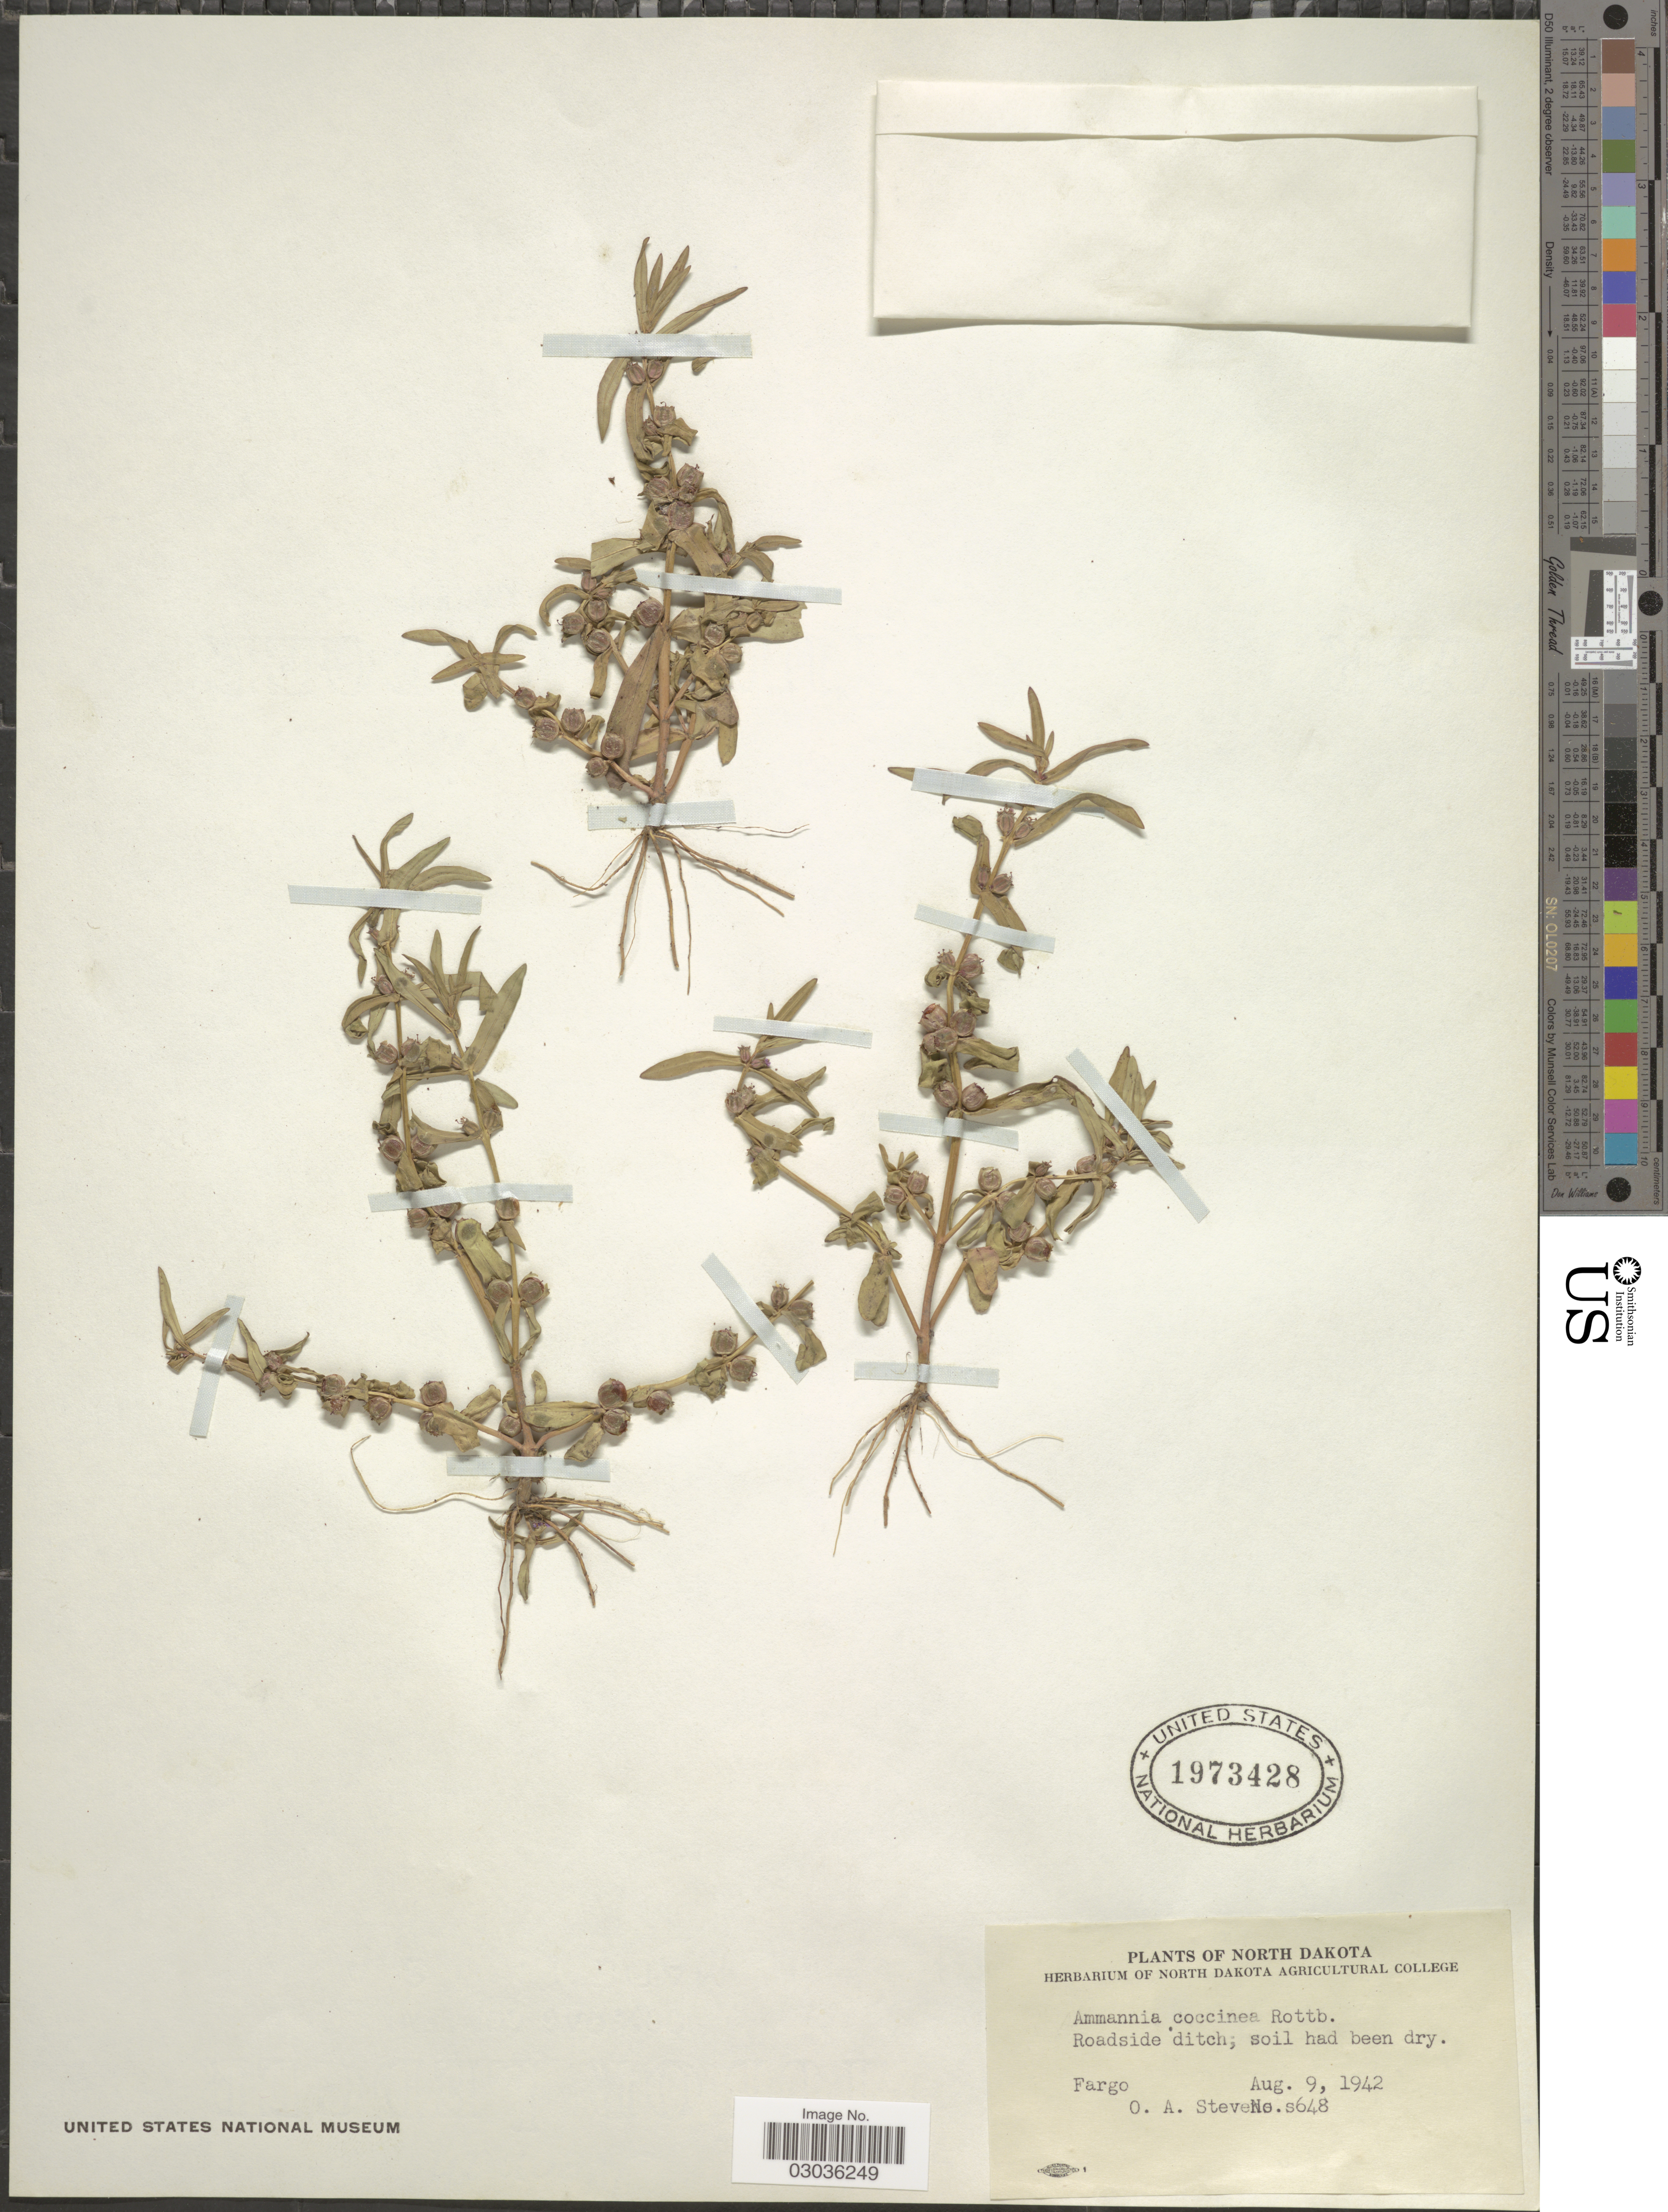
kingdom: Plantae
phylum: Tracheophyta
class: Magnoliopsida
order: Myrtales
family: Lythraceae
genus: Ammannia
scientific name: Ammannia coccinea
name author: Rottb.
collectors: O. A. Stevens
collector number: s648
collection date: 1942-08-09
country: United States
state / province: North Dakota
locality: Fargo.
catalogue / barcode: US 1973428